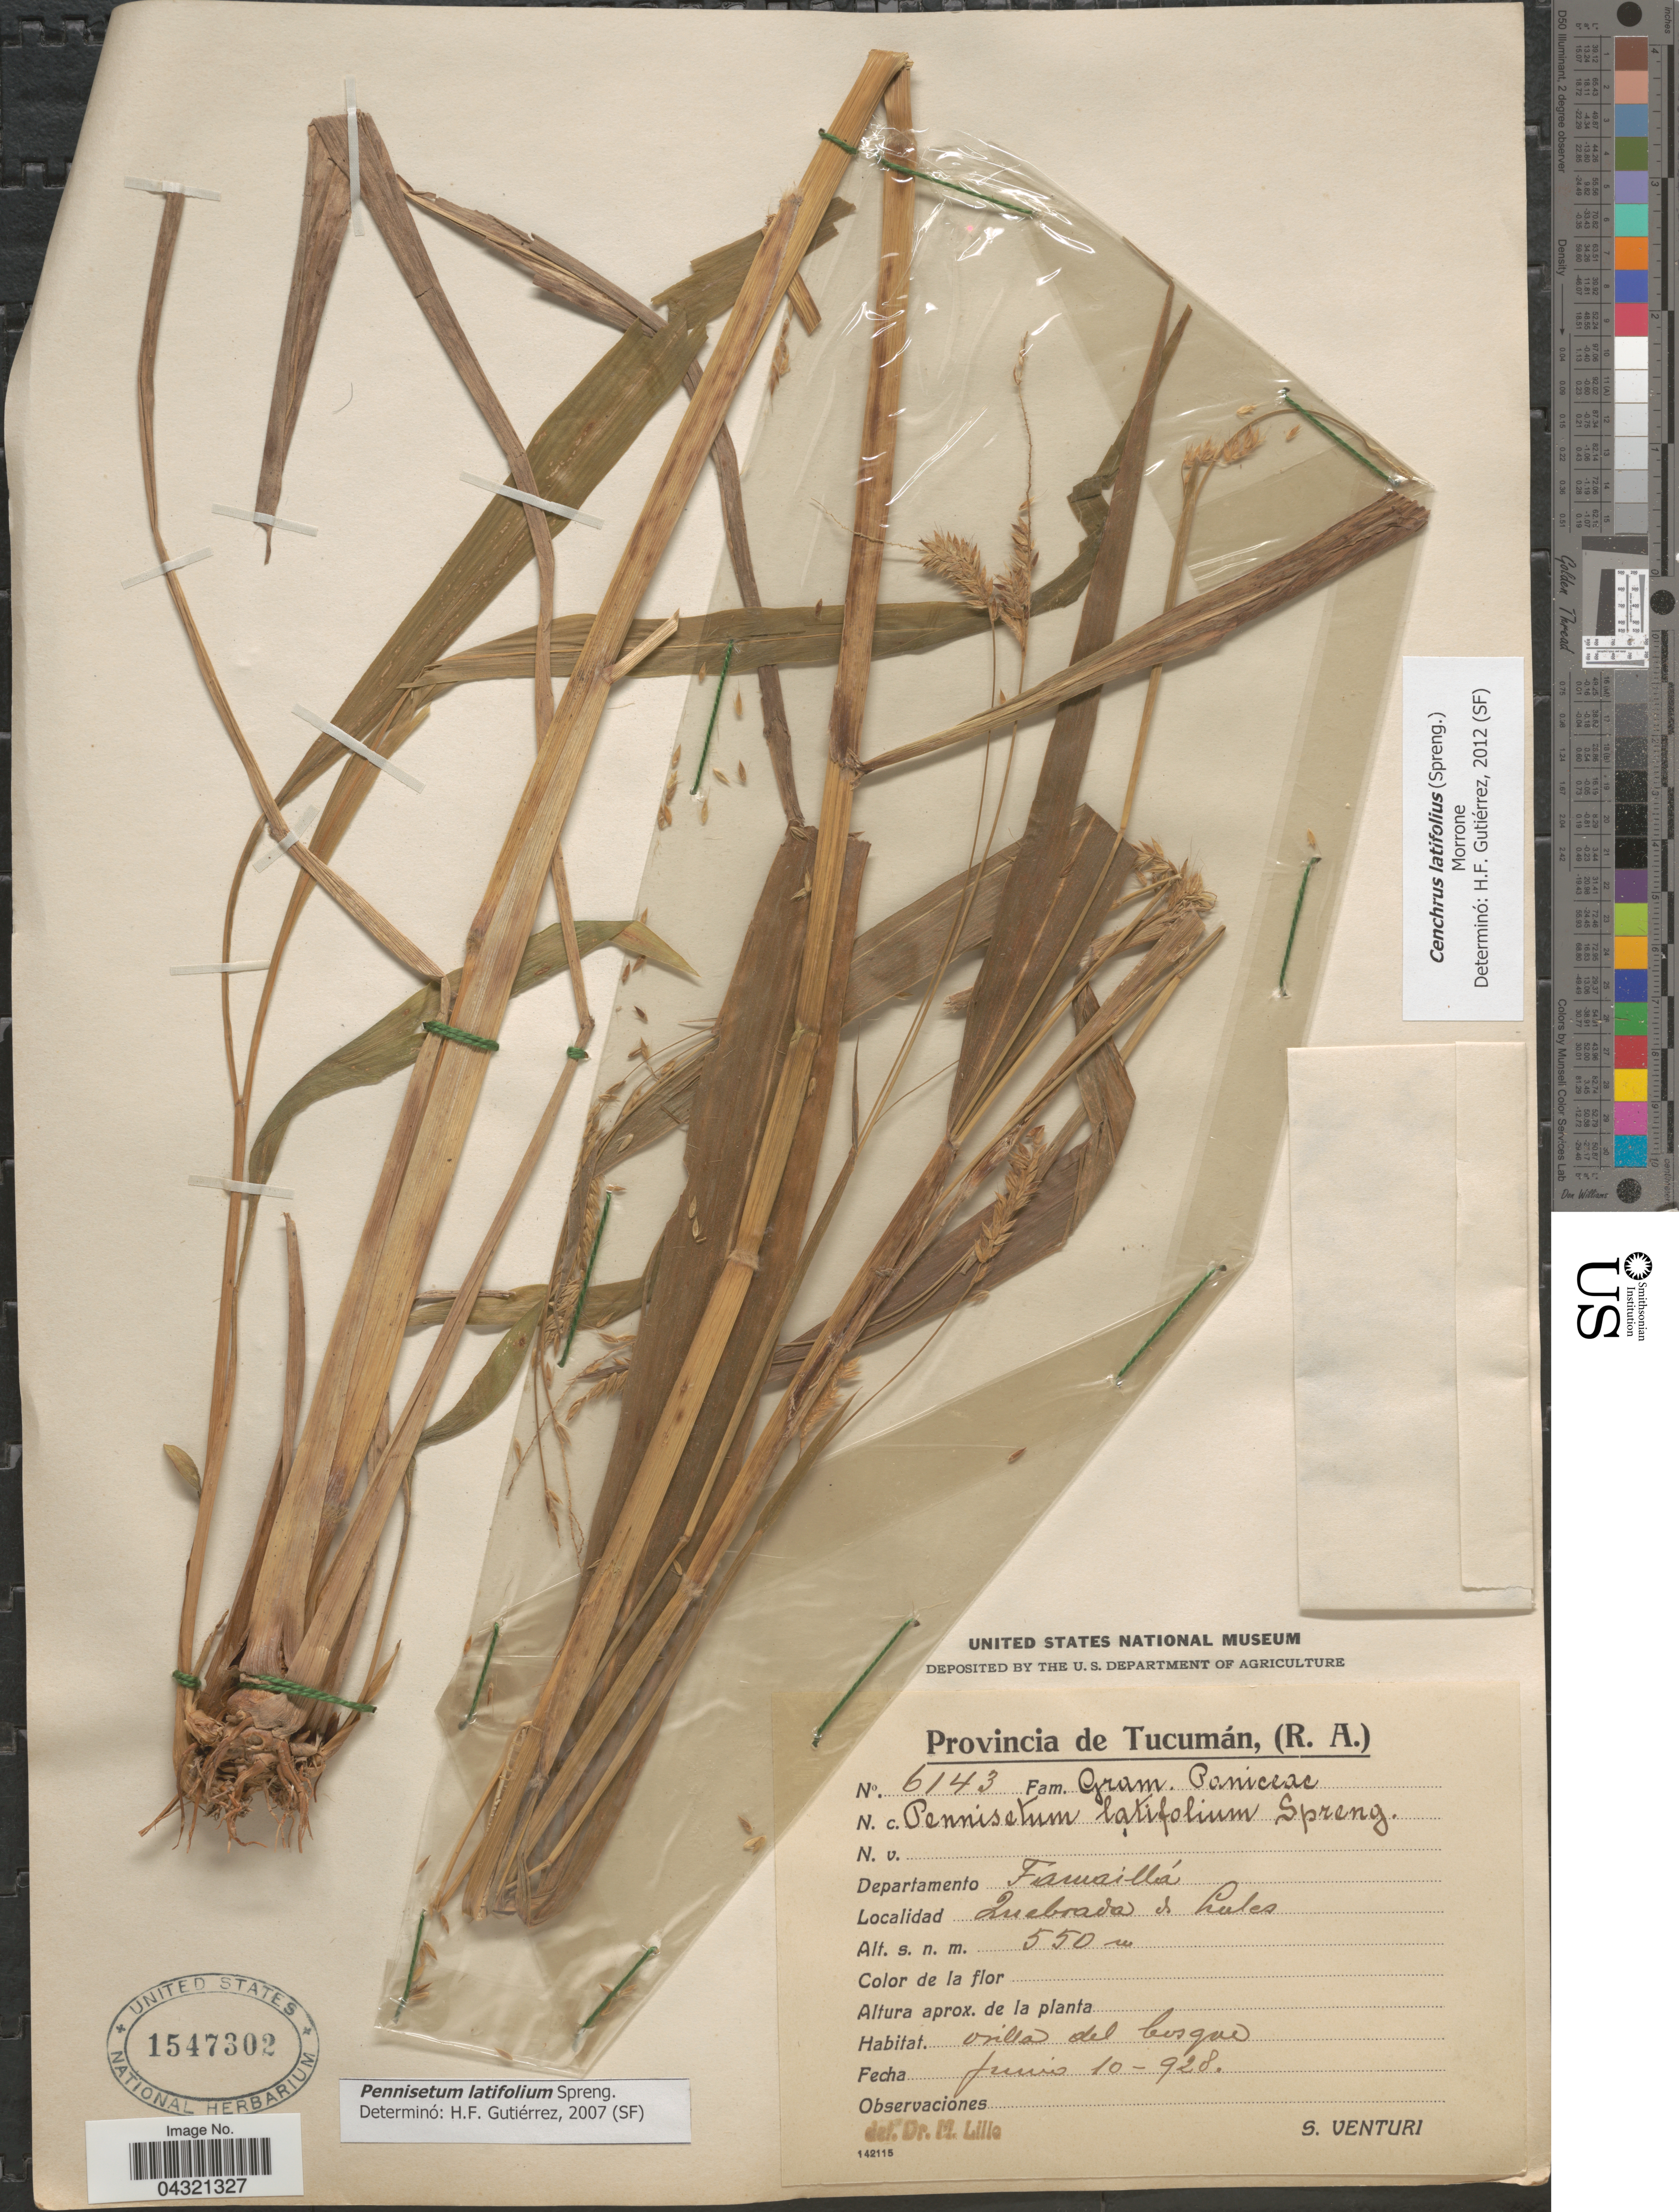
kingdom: Plantae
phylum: Tracheophyta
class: Liliopsida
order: Poales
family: Poaceae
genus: Cenchrus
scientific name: Cenchrus latifolius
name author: (Spreng.) Morrone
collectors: S. Venturi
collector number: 6143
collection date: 1928-06-10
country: Argentina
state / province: Tucuman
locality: Departamento Famaillá. Quebrada de Lules.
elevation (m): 550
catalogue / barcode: US 1547302